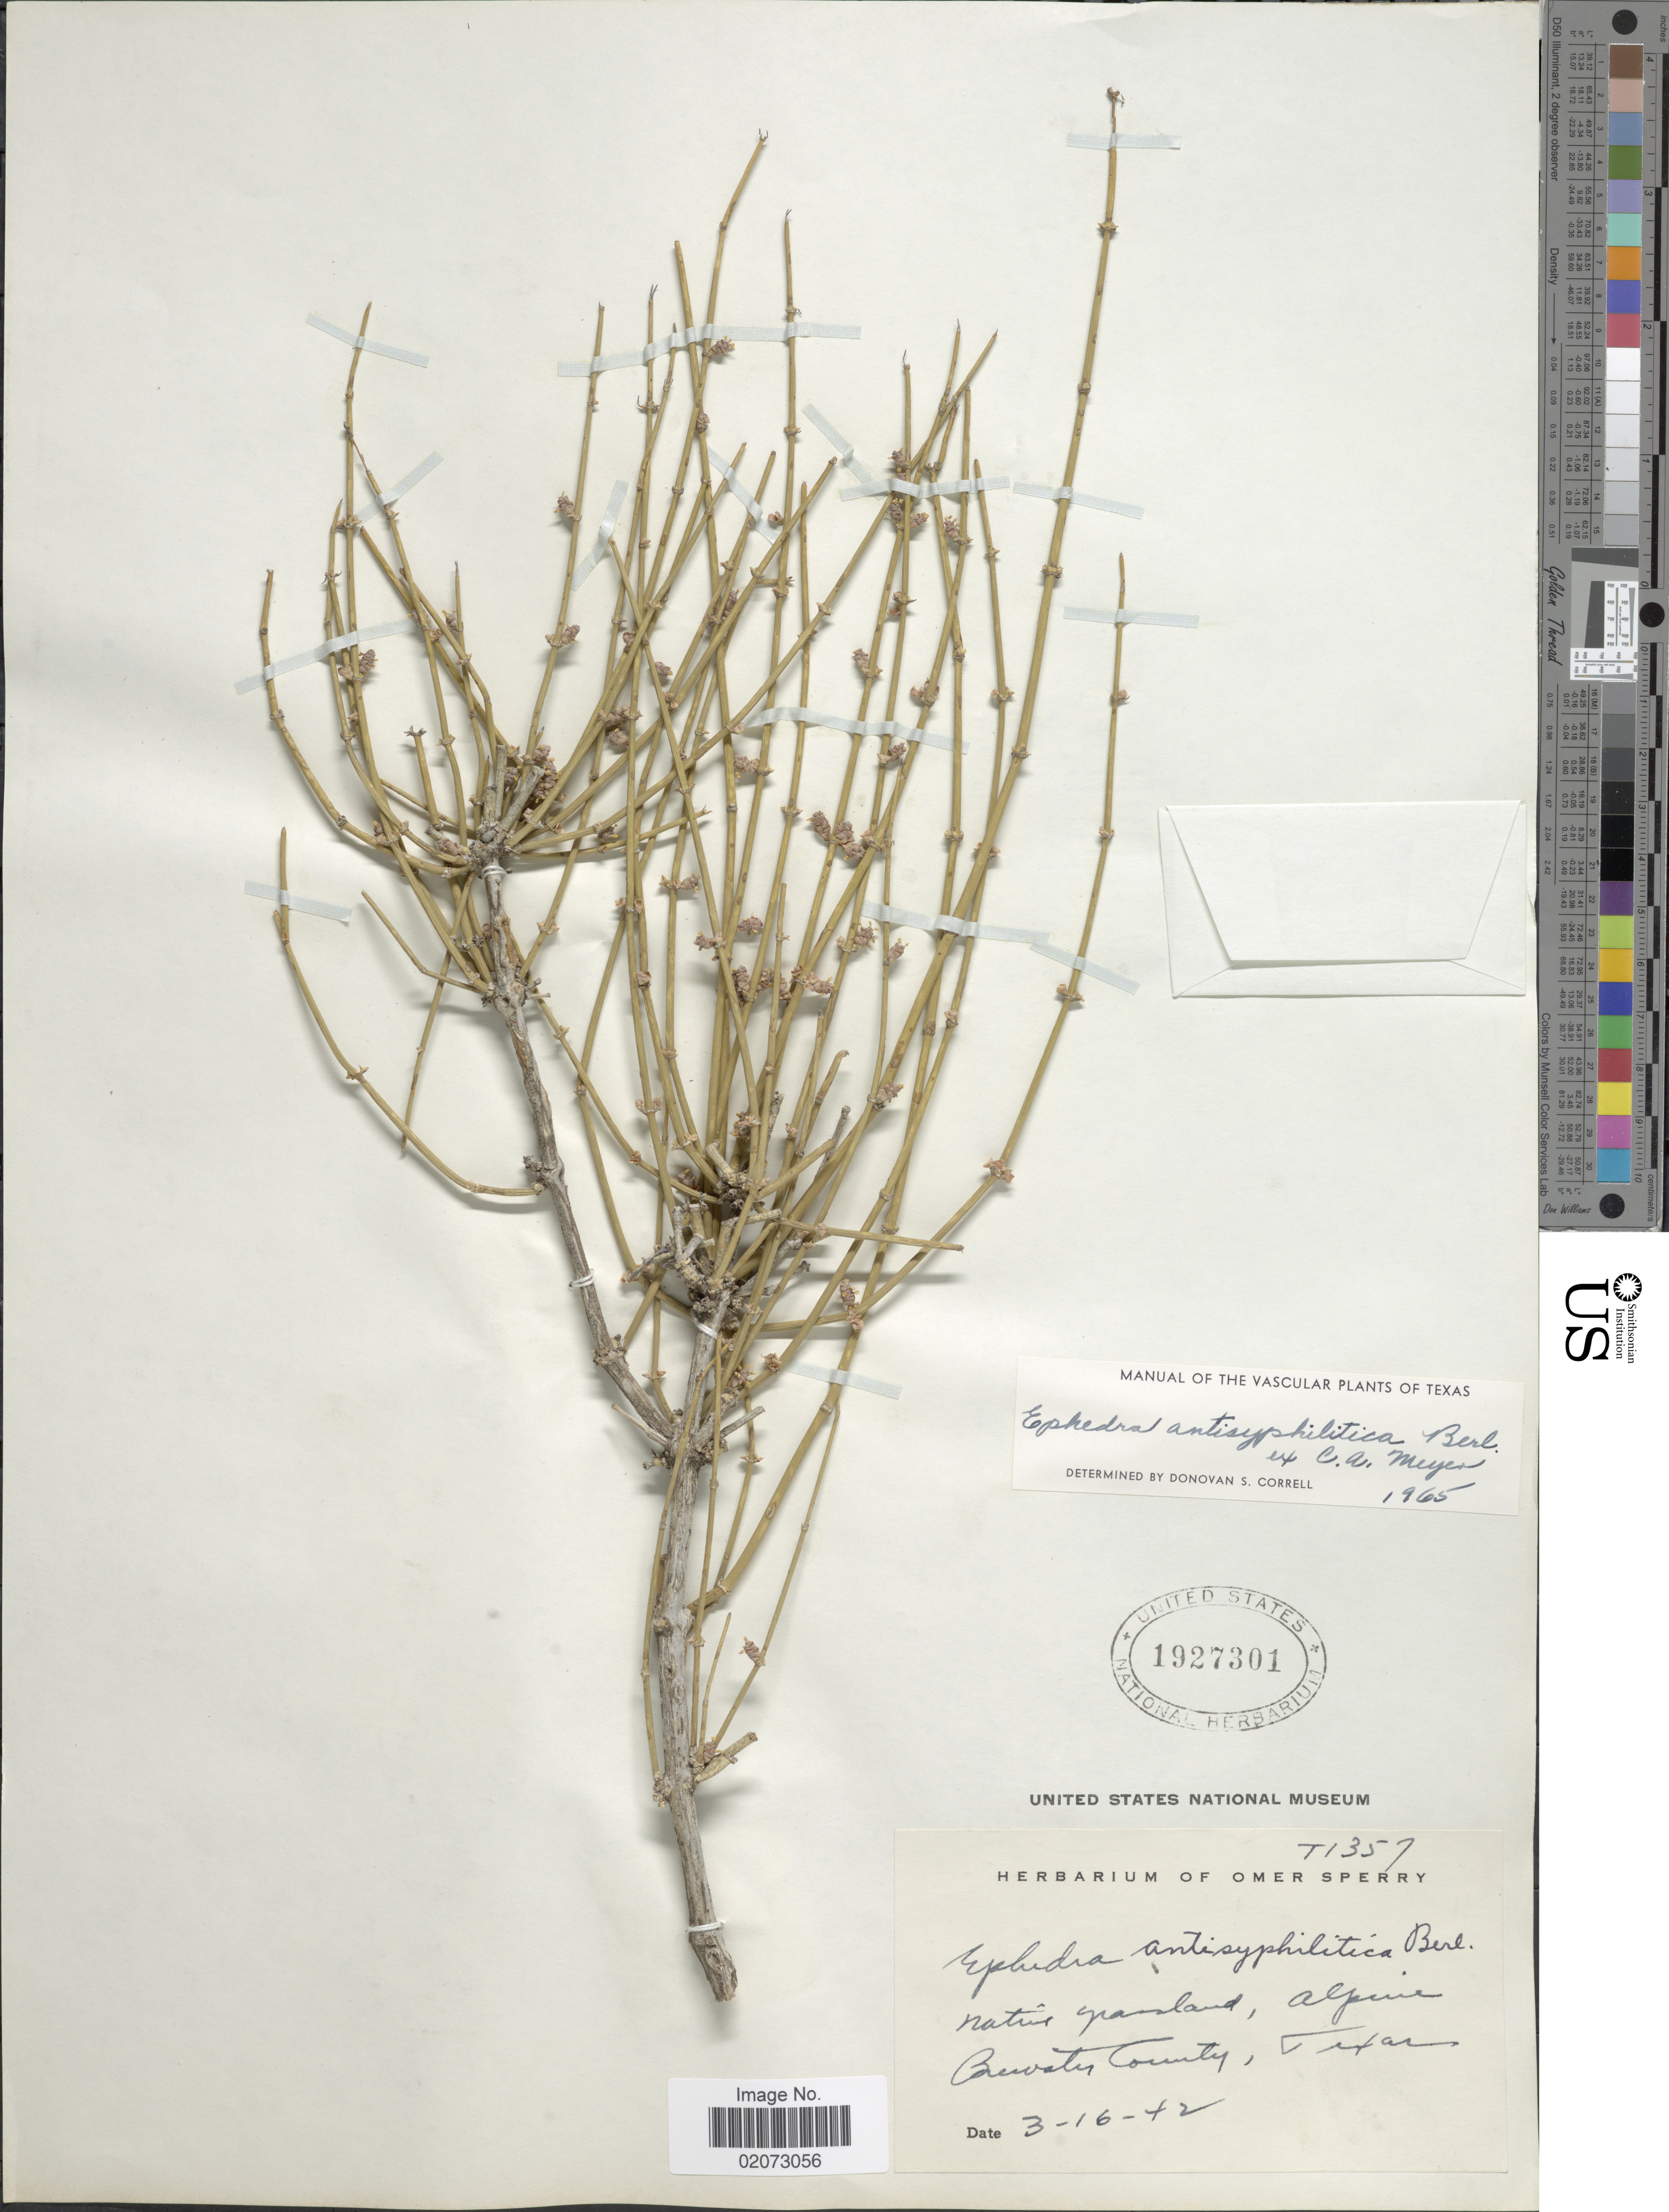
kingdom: Plantae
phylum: Tracheophyta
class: Gnetopsida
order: Ephedrales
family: Ephedraceae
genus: Ephedra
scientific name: Ephedra antisyphilitica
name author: Berland. ex C.A. Mey.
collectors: ex. herb. Omer E. Sperry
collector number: T1357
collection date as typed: Transcribed d/m/y: 16/3/42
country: United States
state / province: Texas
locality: Bervales County, Texas.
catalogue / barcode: US 1927301